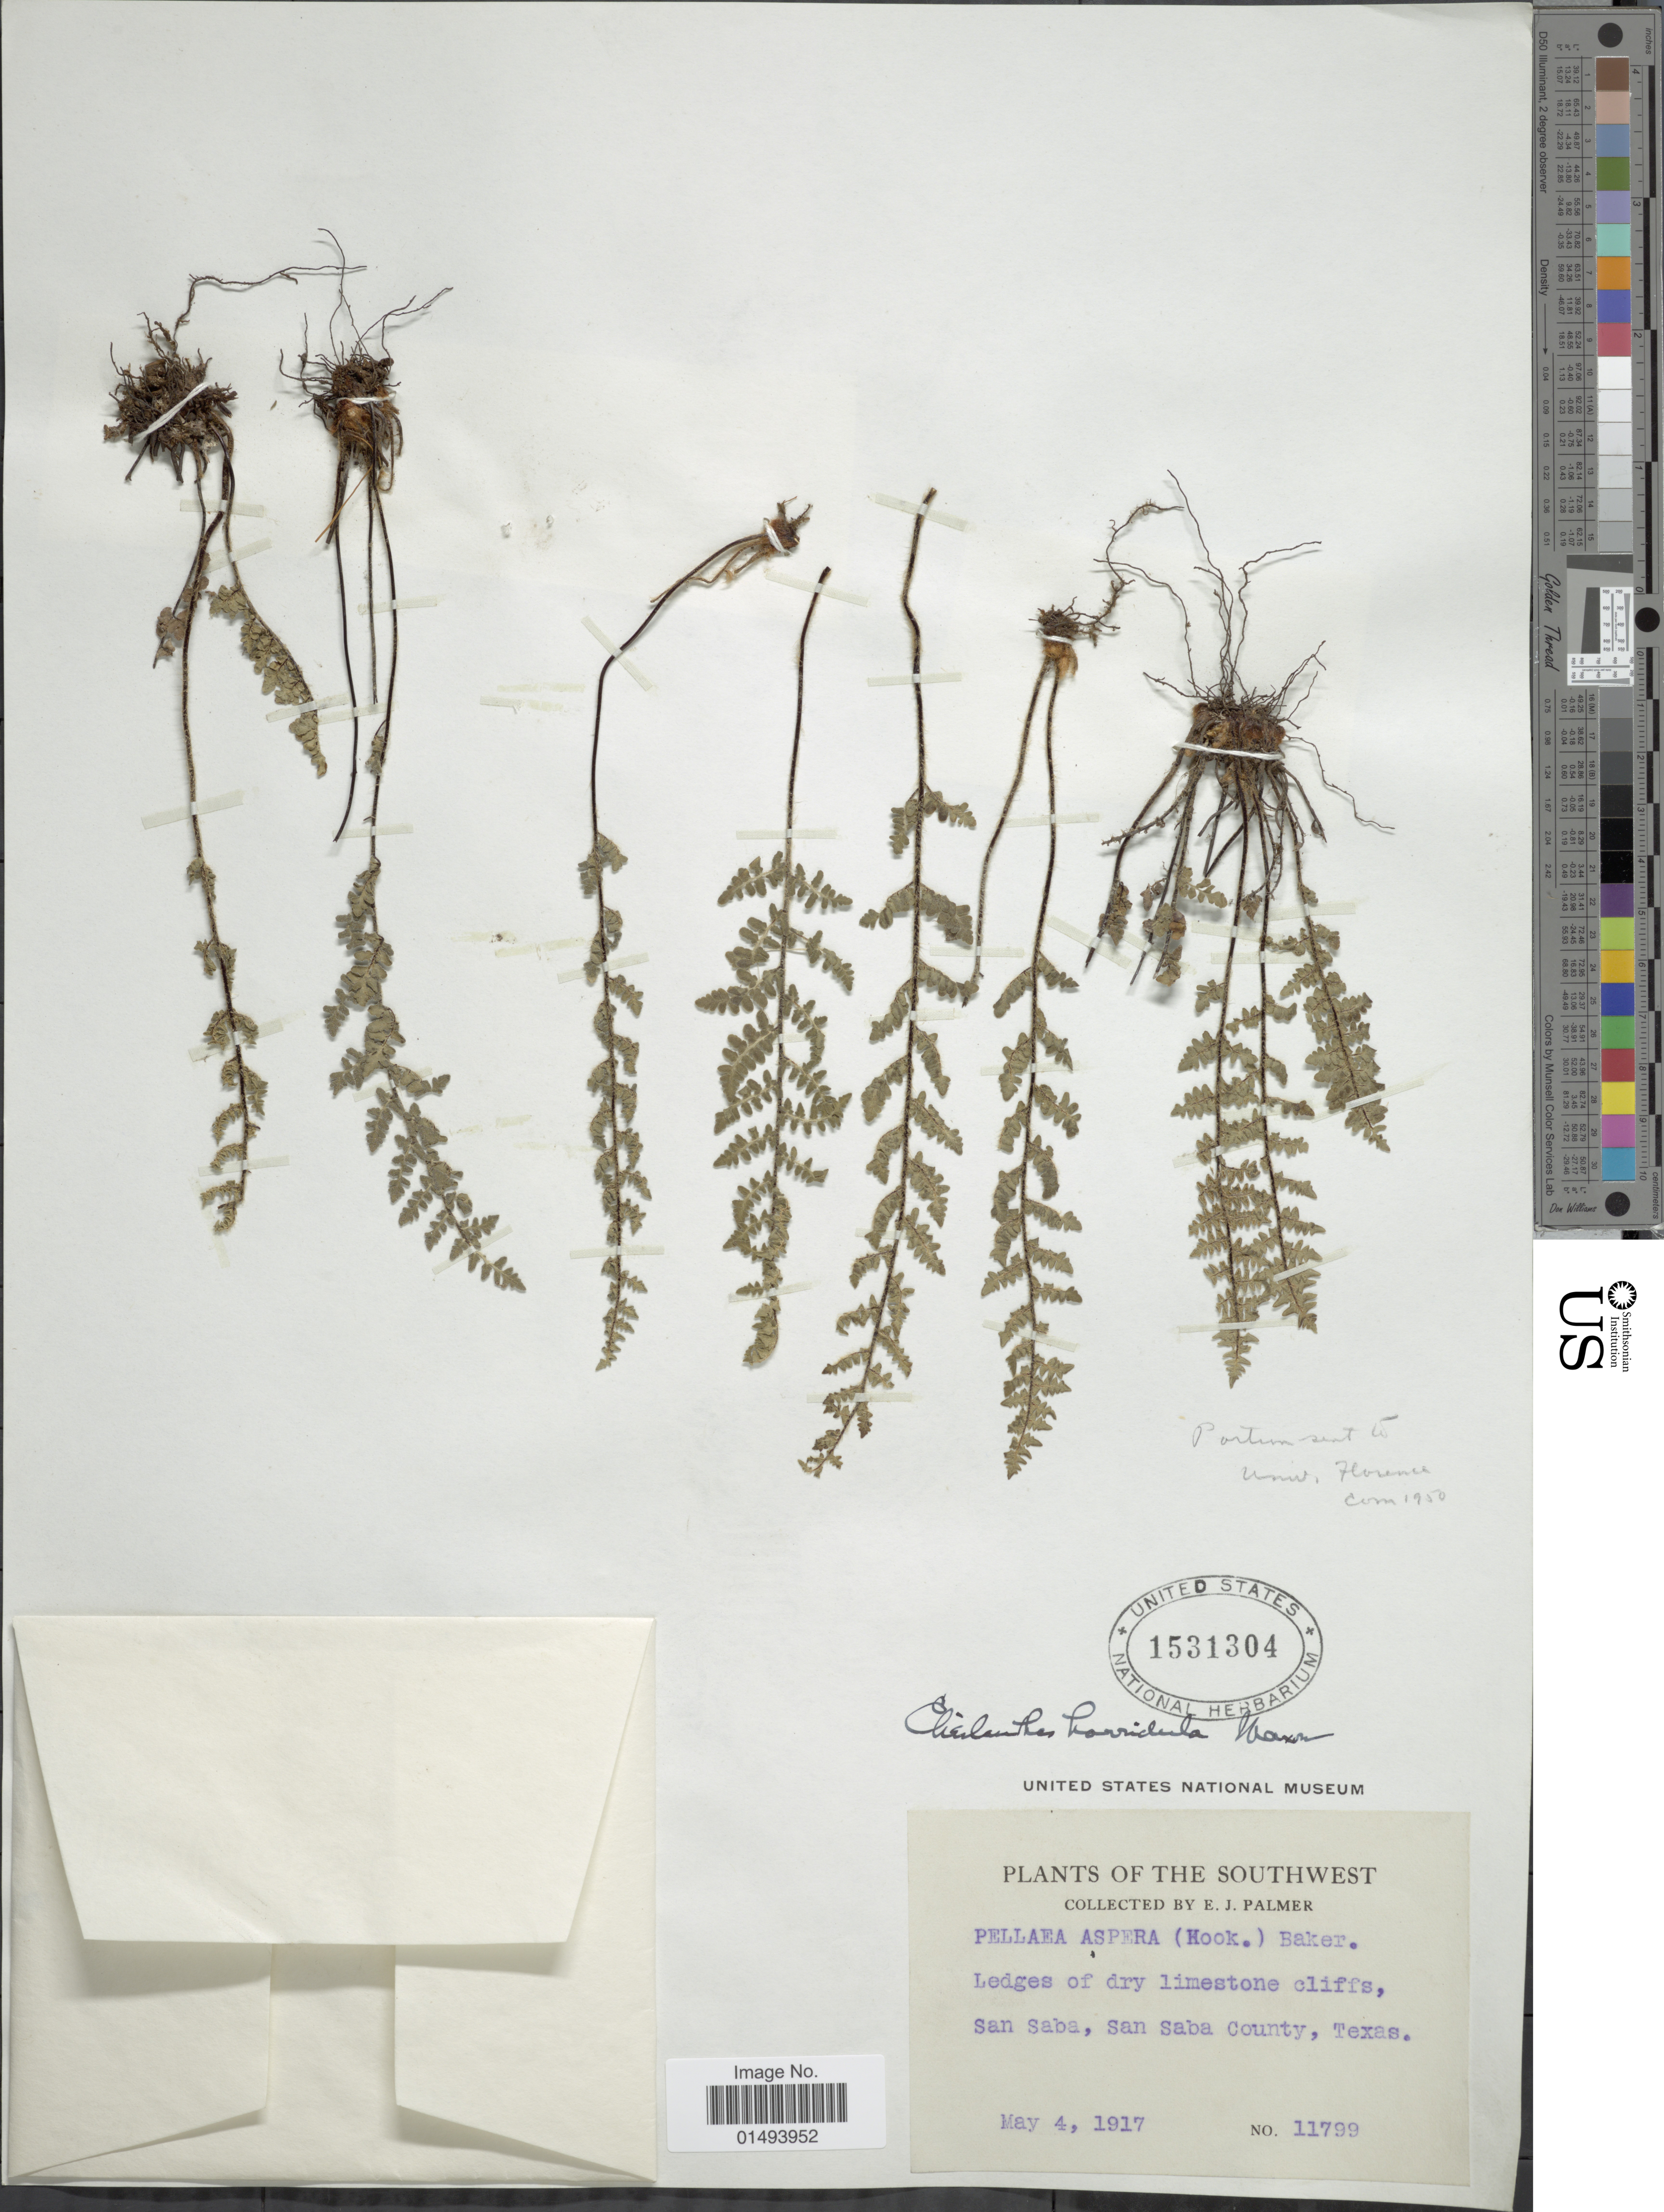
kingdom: Plantae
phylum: Tracheophyta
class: Polypodiopsida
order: Polypodiales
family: Pteridaceae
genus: Myriopteris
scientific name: Myriopteris scabra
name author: (C. Chr.) Grusz & Windham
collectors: E. J. Palmer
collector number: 11799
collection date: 1917-05-04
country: United States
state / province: Texas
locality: Plants of the Southwest, ledges of dry limestone cliffs, San Saba, San Saba County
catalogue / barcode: US 1531304